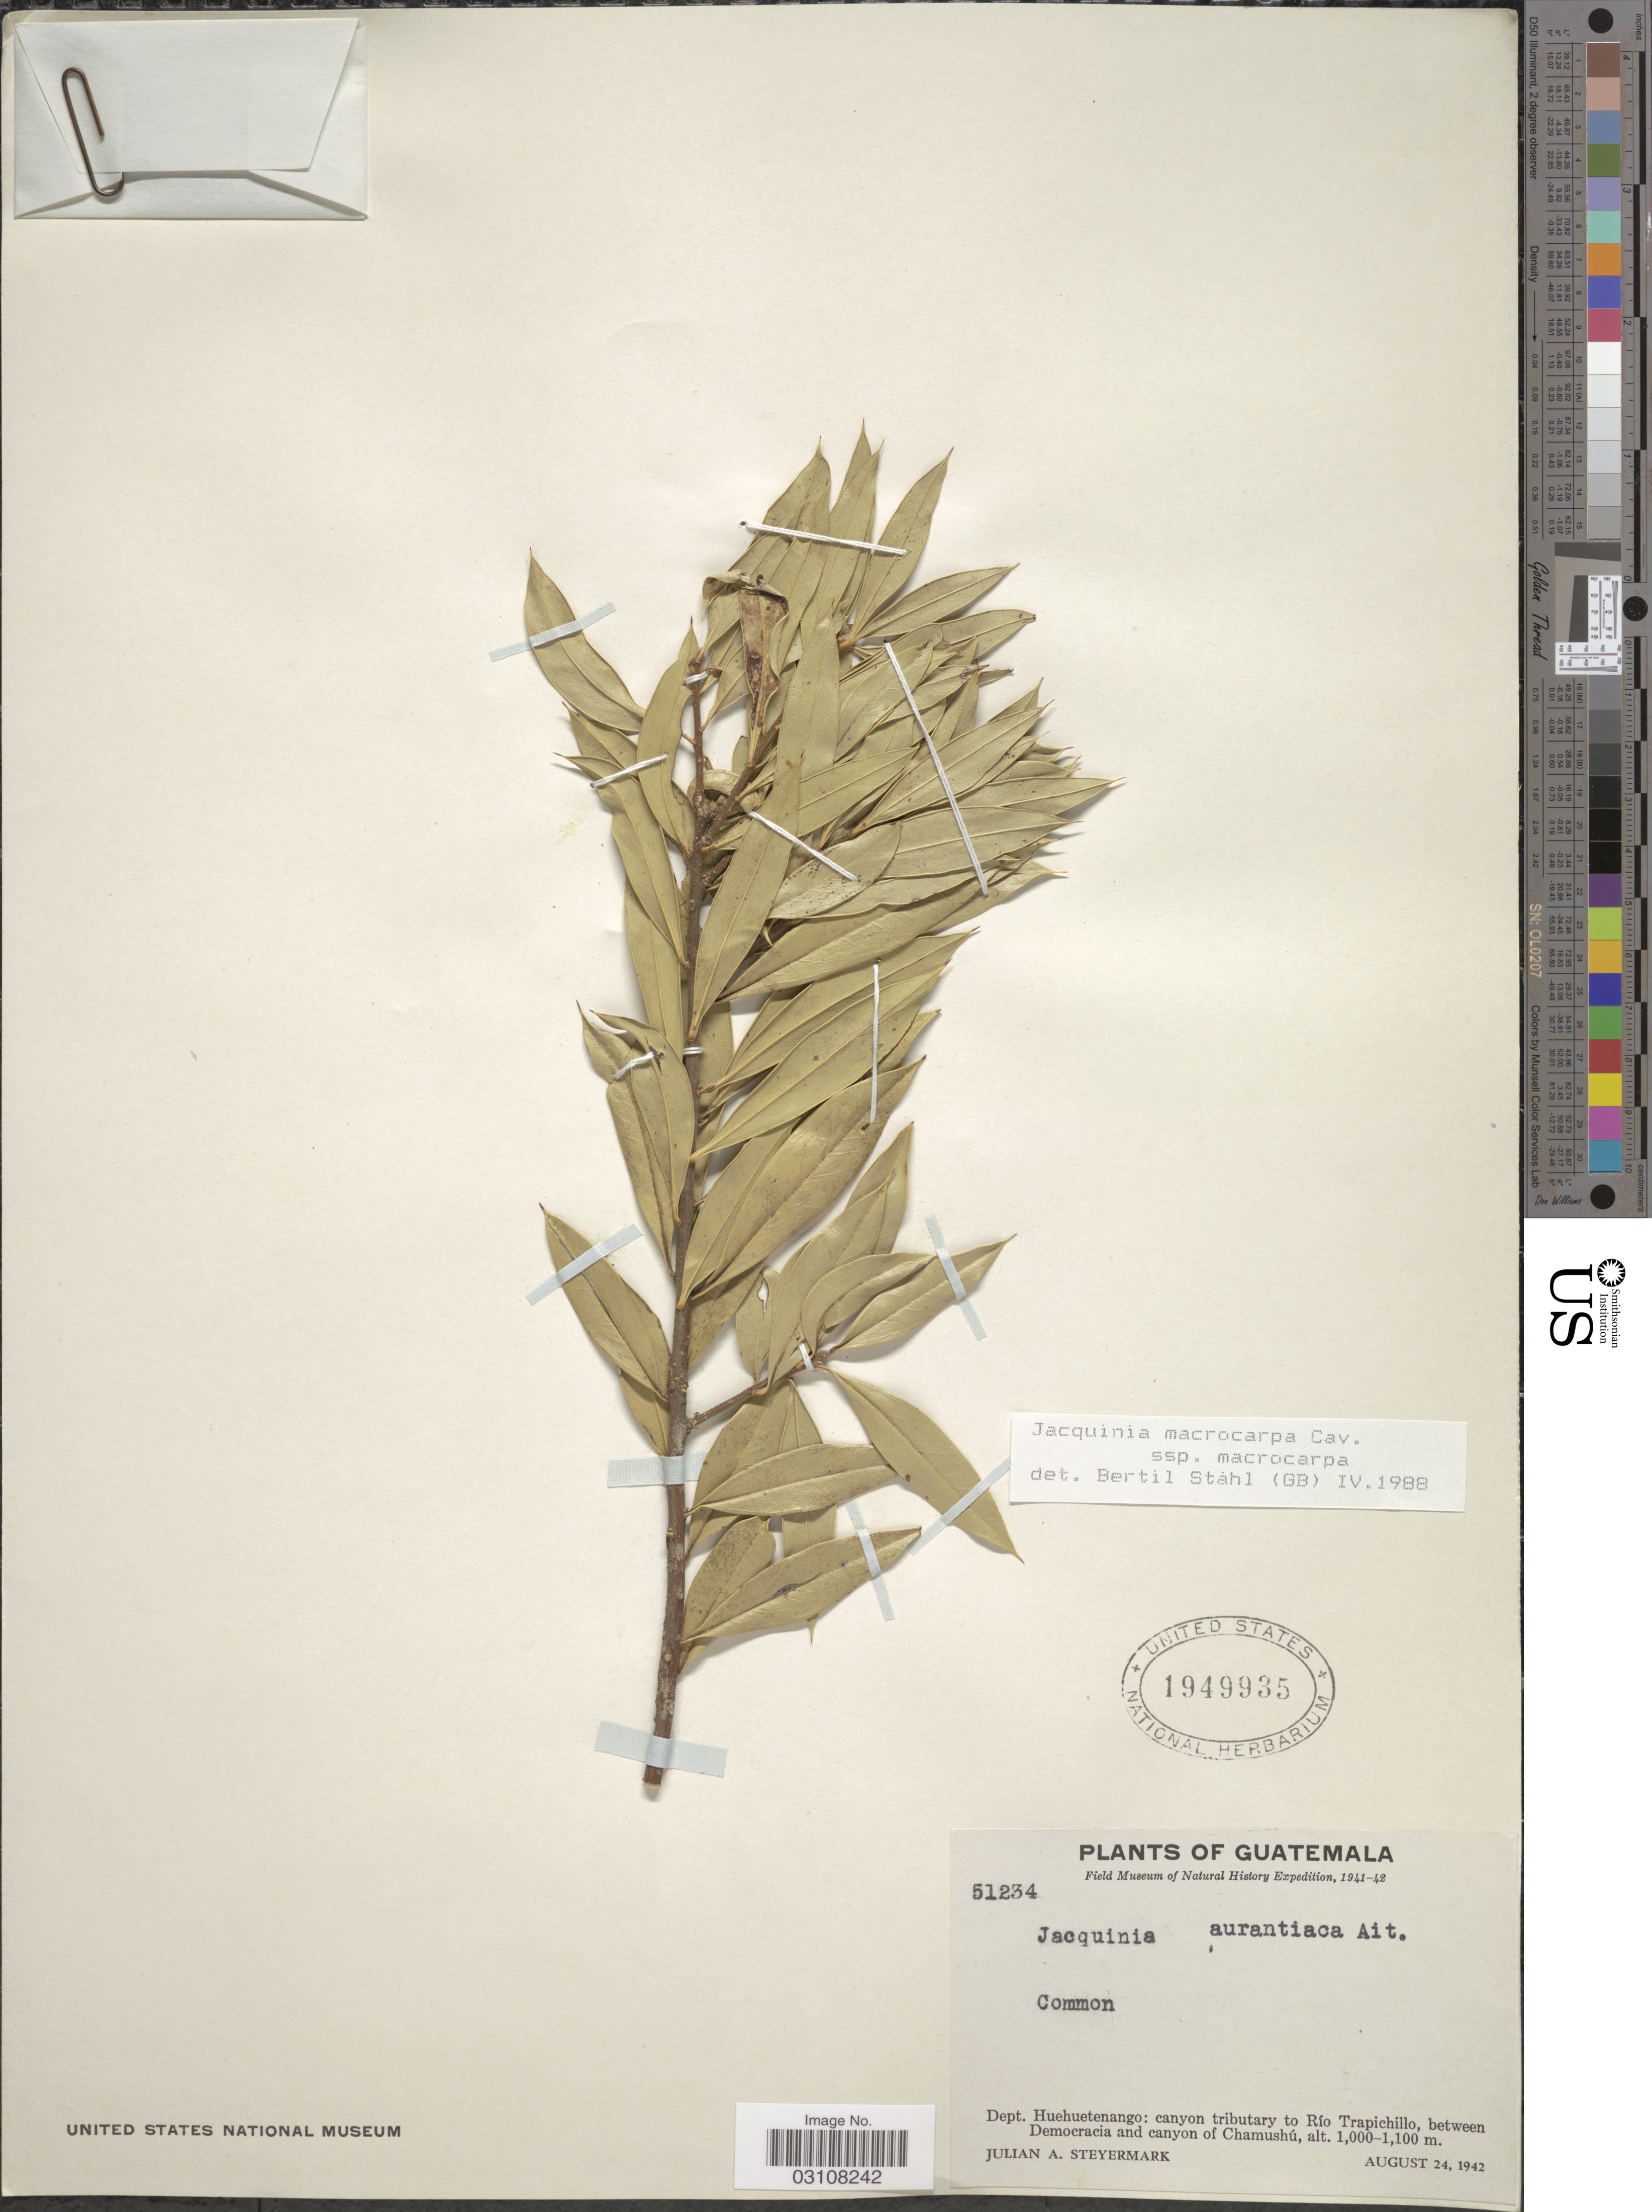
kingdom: Plantae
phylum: Tracheophyta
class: Magnoliopsida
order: Ericales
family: Primulaceae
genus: Jacquinia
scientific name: Jacquinia macrocarpa subsp. macrocarpa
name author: Cav.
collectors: J. Steyermark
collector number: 51234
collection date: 1942-08-24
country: Guatemala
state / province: Huehuetenango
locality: Dept. Huehuetenango: canyon tributary to Río Trapichillo, between Democracia and canyon of Chamushú.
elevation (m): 1000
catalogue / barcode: US 1949935